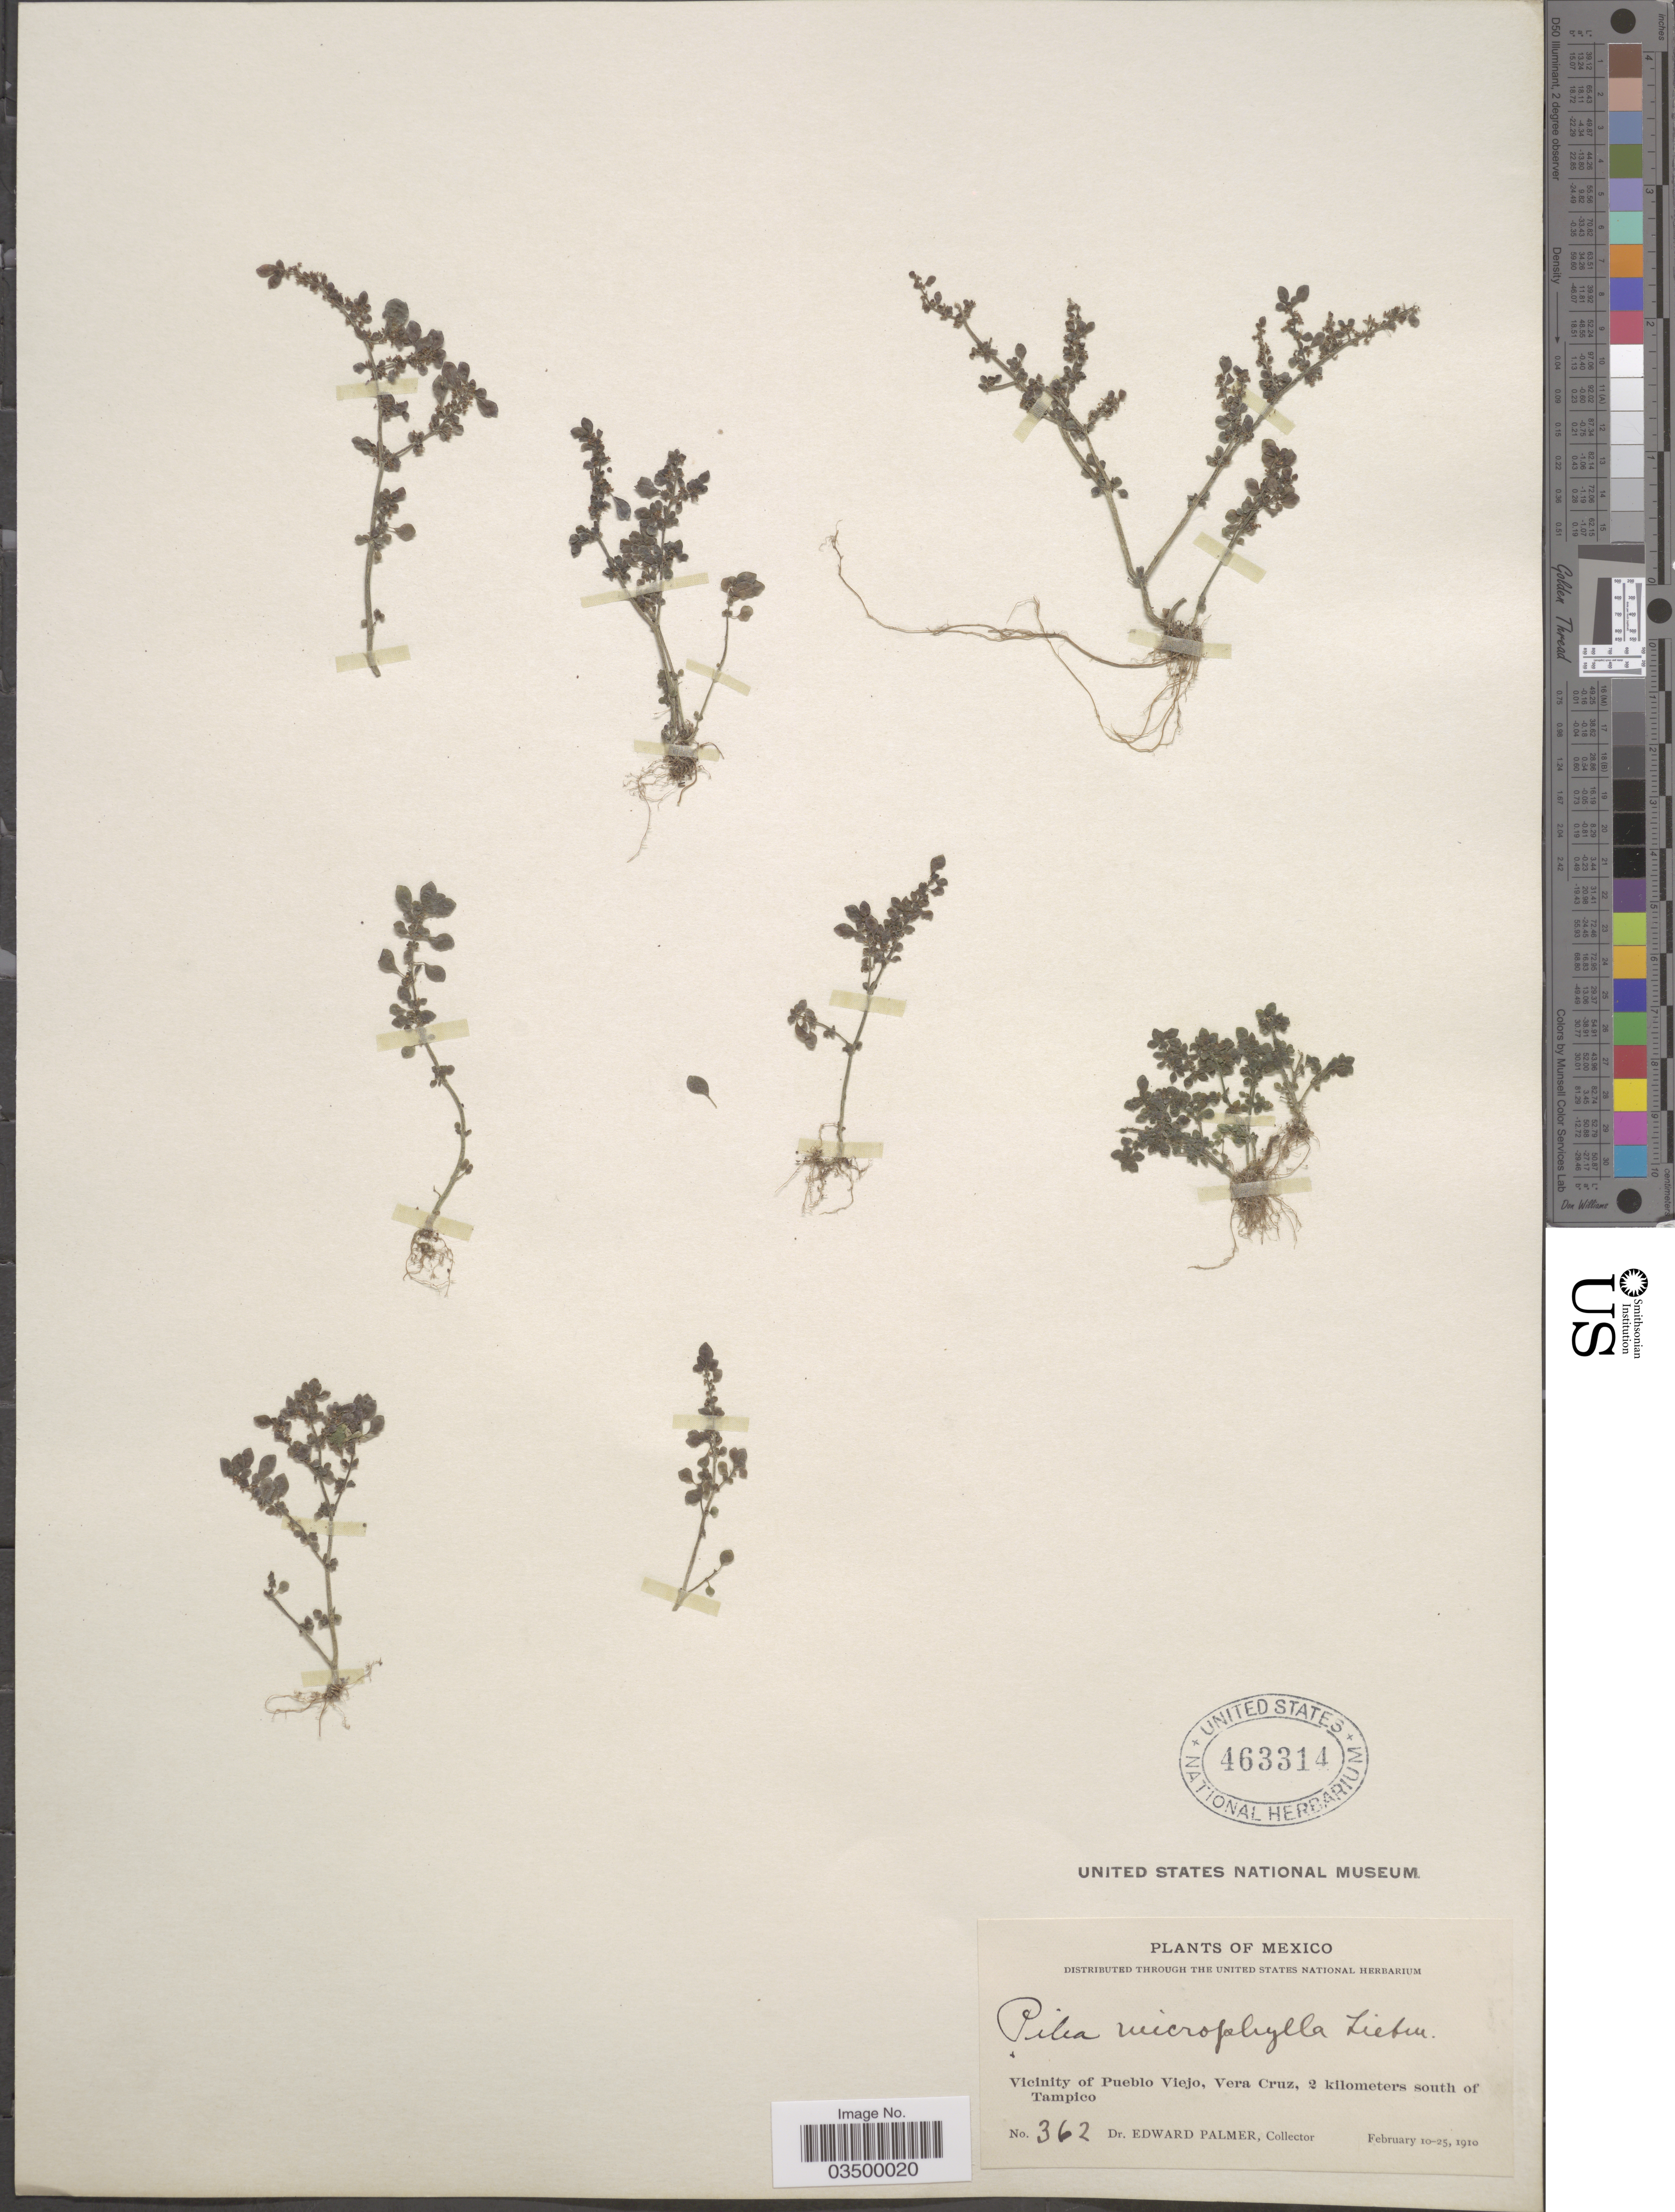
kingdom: Plantae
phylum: Tracheophyta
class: Magnoliopsida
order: Rosales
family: Urticaceae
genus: Pilea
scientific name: Pilea microphylla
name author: (L.) Liebm.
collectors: E. Palmer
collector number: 362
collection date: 1910-02-10/1910-02-25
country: Mexico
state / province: Veracruz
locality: Vicinity of Pueblo Viejo, Vera Cruz, 2 kilometers south of Tampico.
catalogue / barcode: US 463314